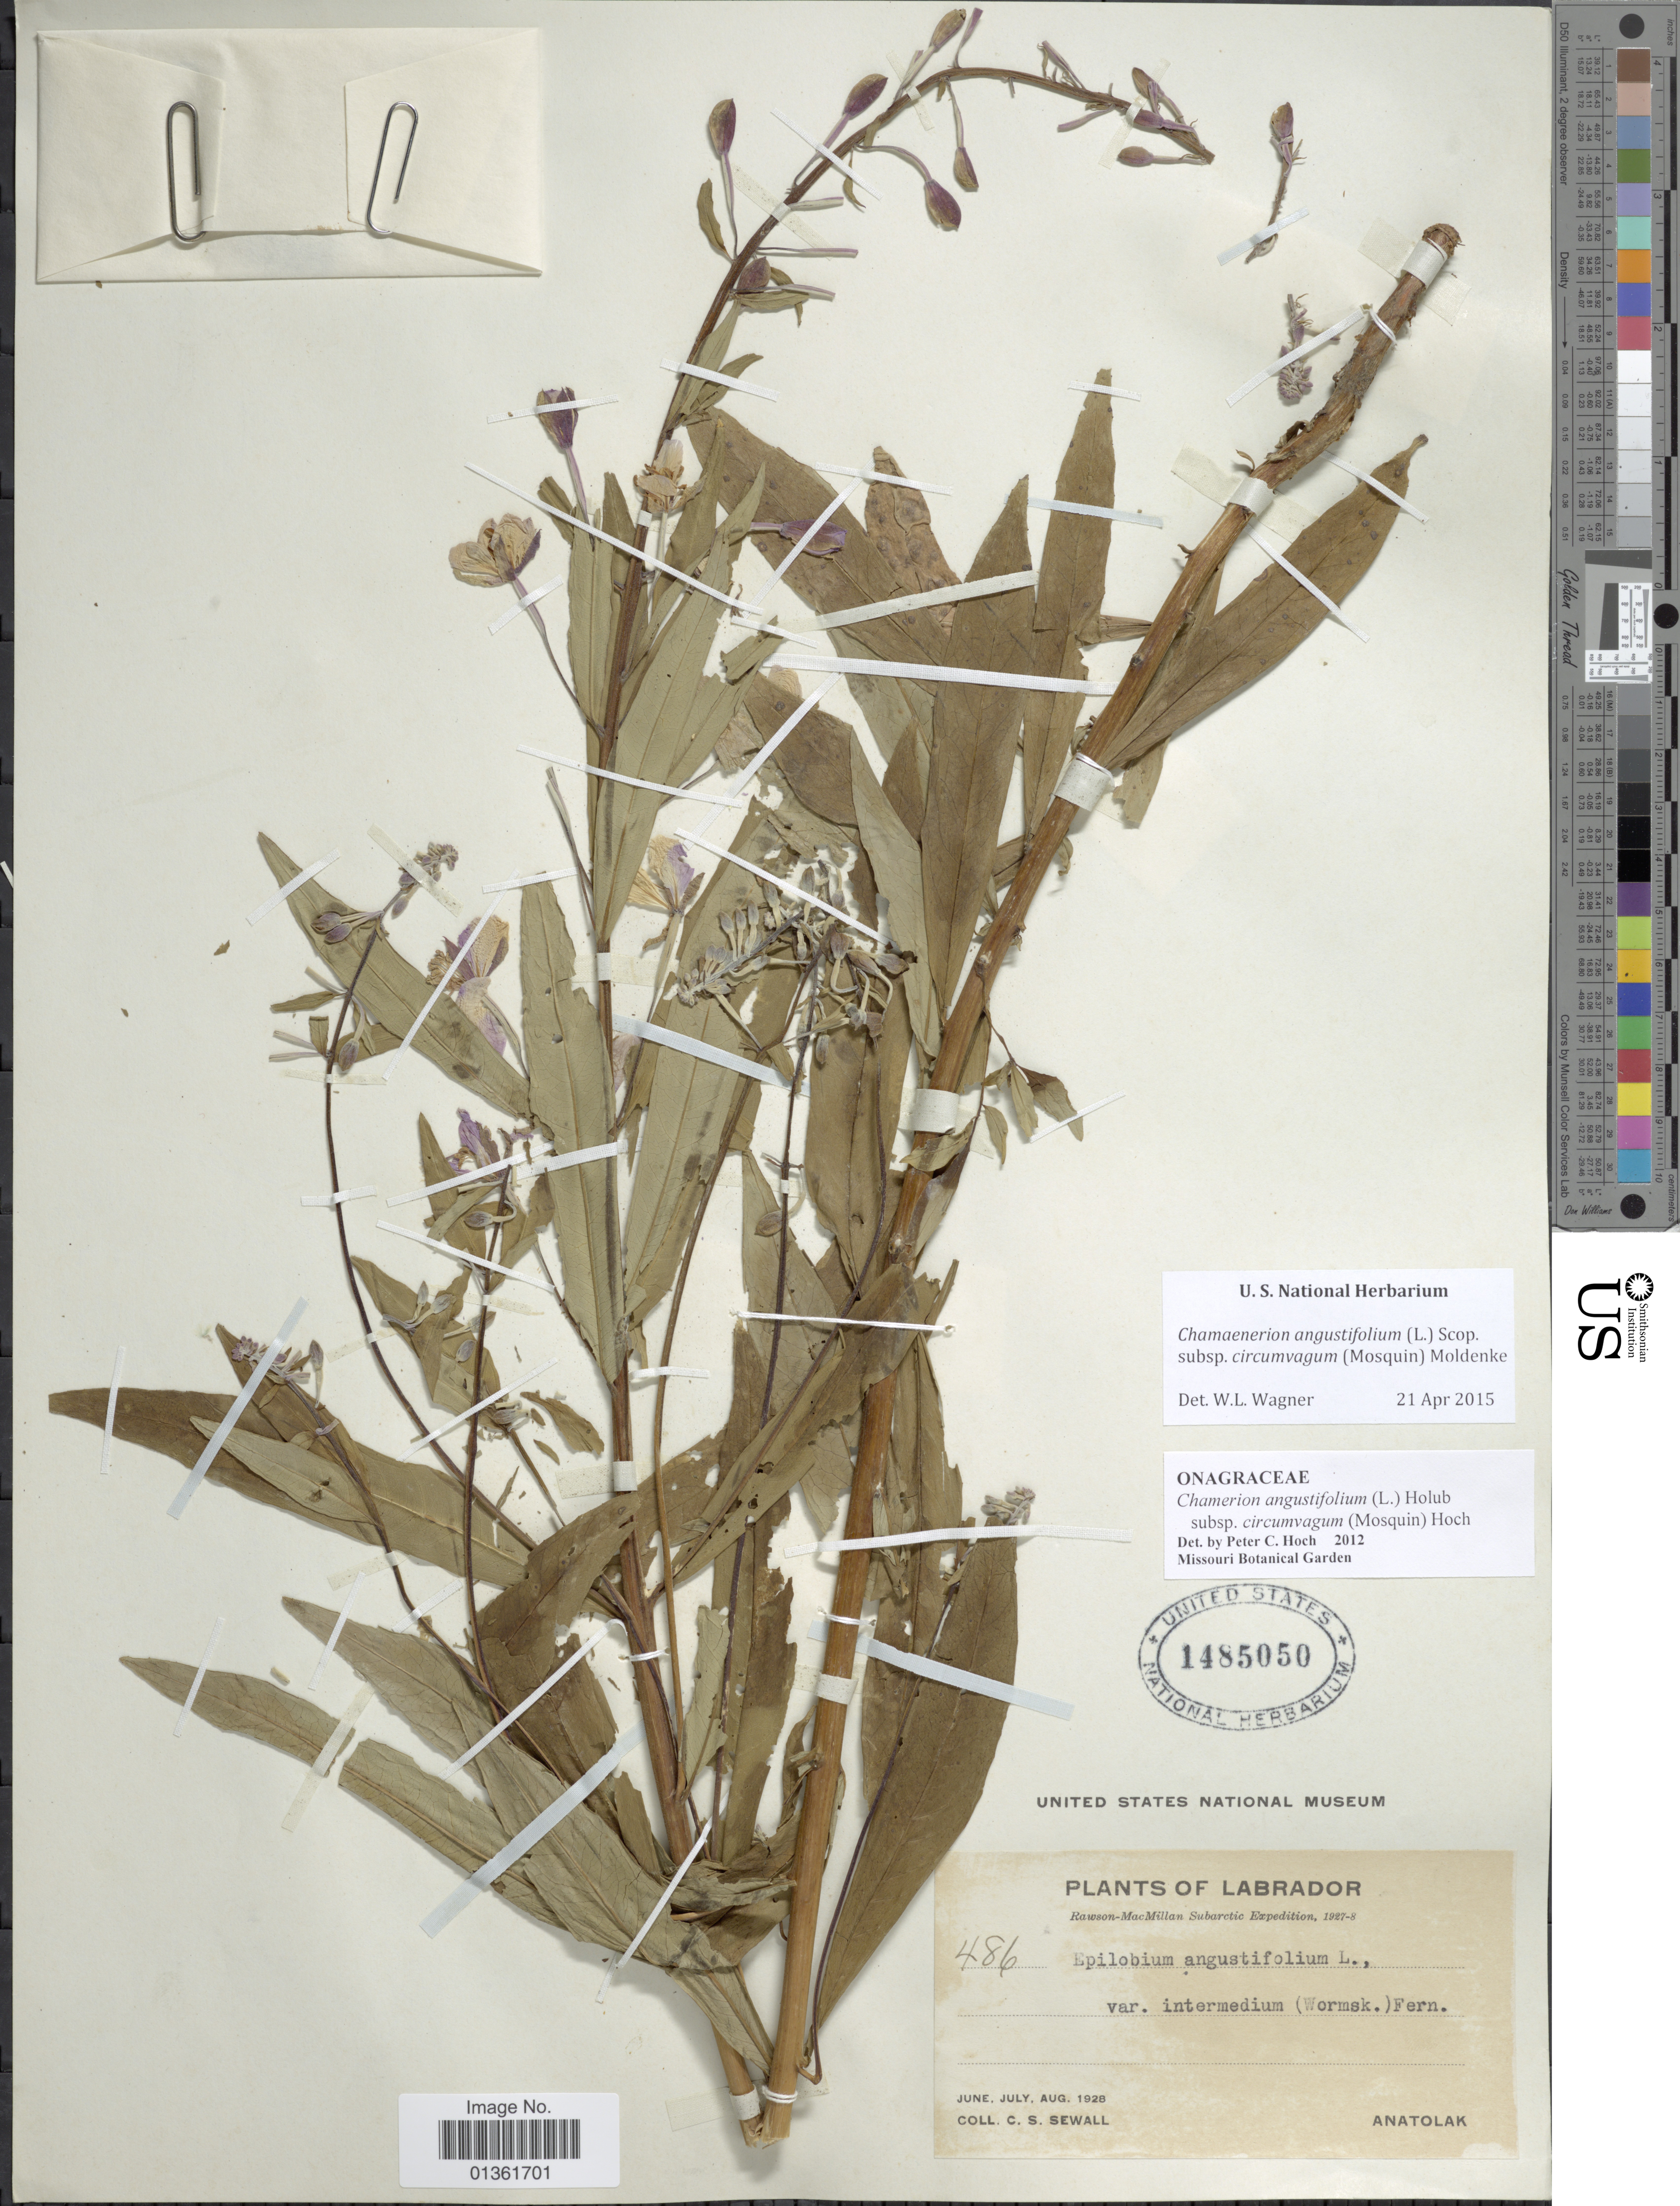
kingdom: Plantae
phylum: Tracheophyta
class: Magnoliopsida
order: Myrtales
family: Onagraceae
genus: Chamaenerion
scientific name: Chamaenerion angustifolium subsp. circumvagum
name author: (Mosquin) Moldenke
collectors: C. Sewall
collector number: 486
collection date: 1928-06/1928-08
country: Canada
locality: Labrador. Anatolak.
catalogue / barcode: US 1485050